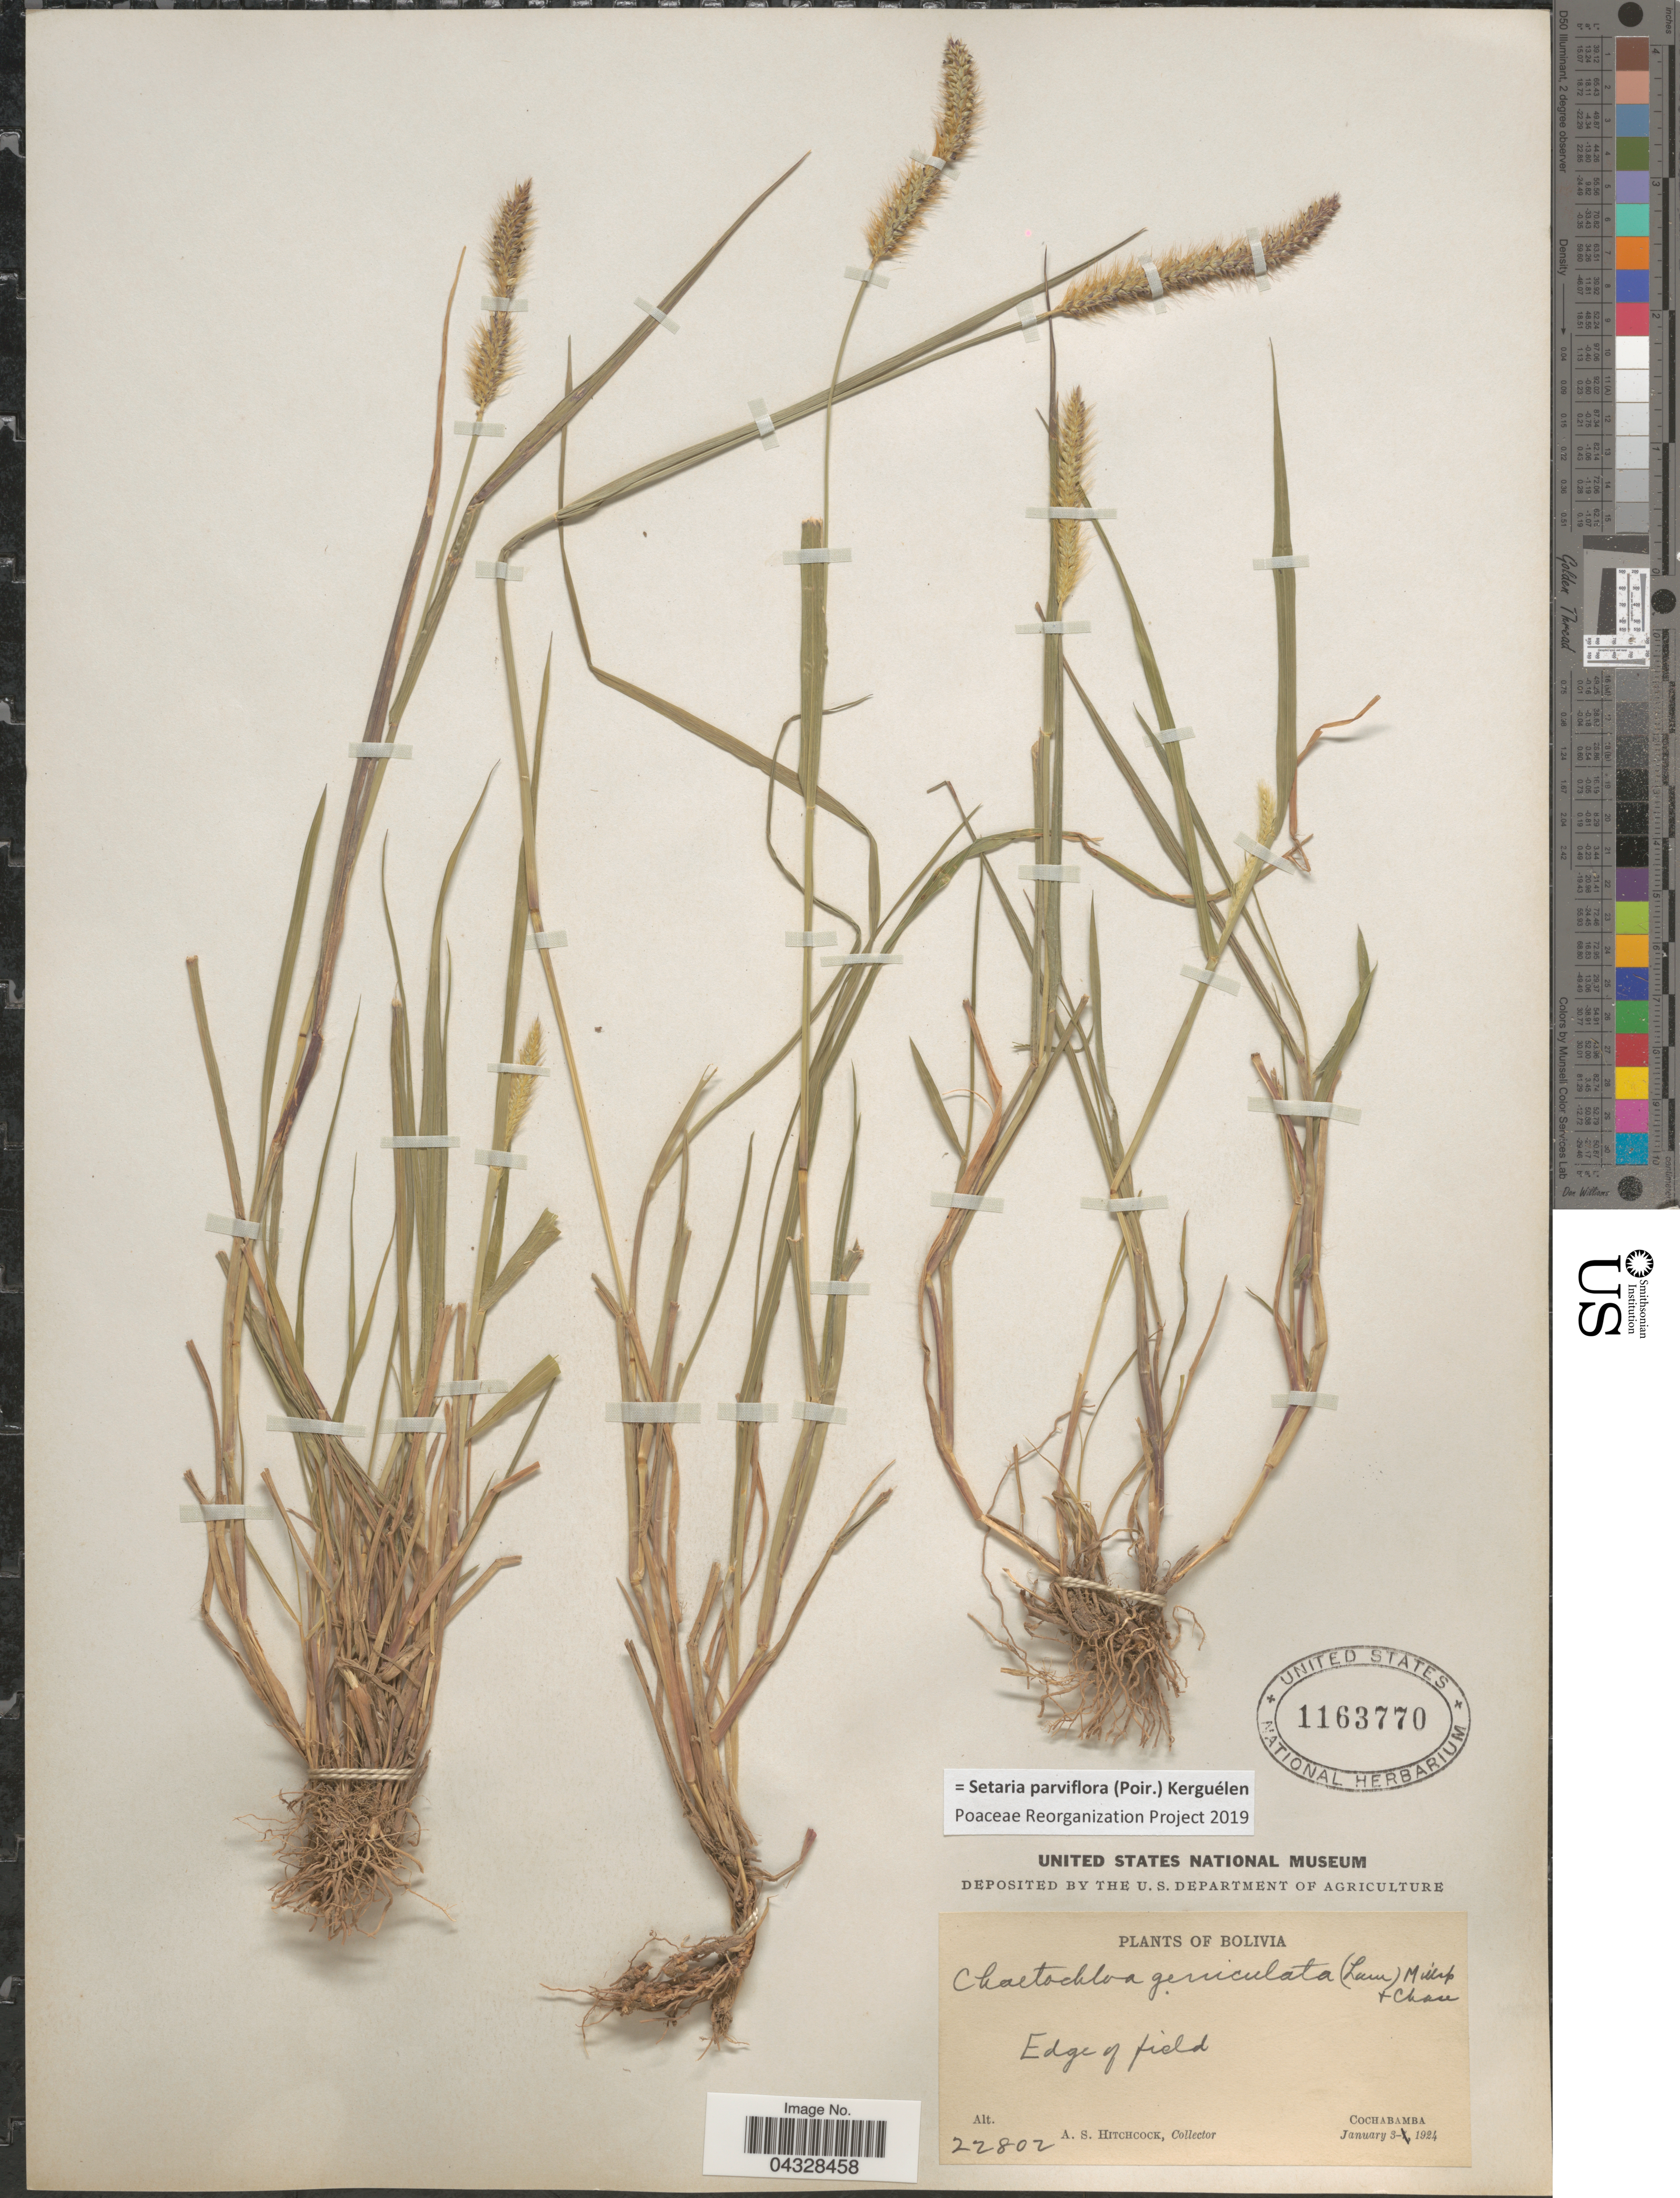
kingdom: Plantae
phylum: Tracheophyta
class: Liliopsida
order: Poales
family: Poaceae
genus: Setaria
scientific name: Setaria parviflora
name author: (Poir.) Kerguélen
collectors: A. S. Hitchcock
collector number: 22802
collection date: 1924-01-03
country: Bolivia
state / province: Cochabamba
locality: Edge of field.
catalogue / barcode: US 1163770